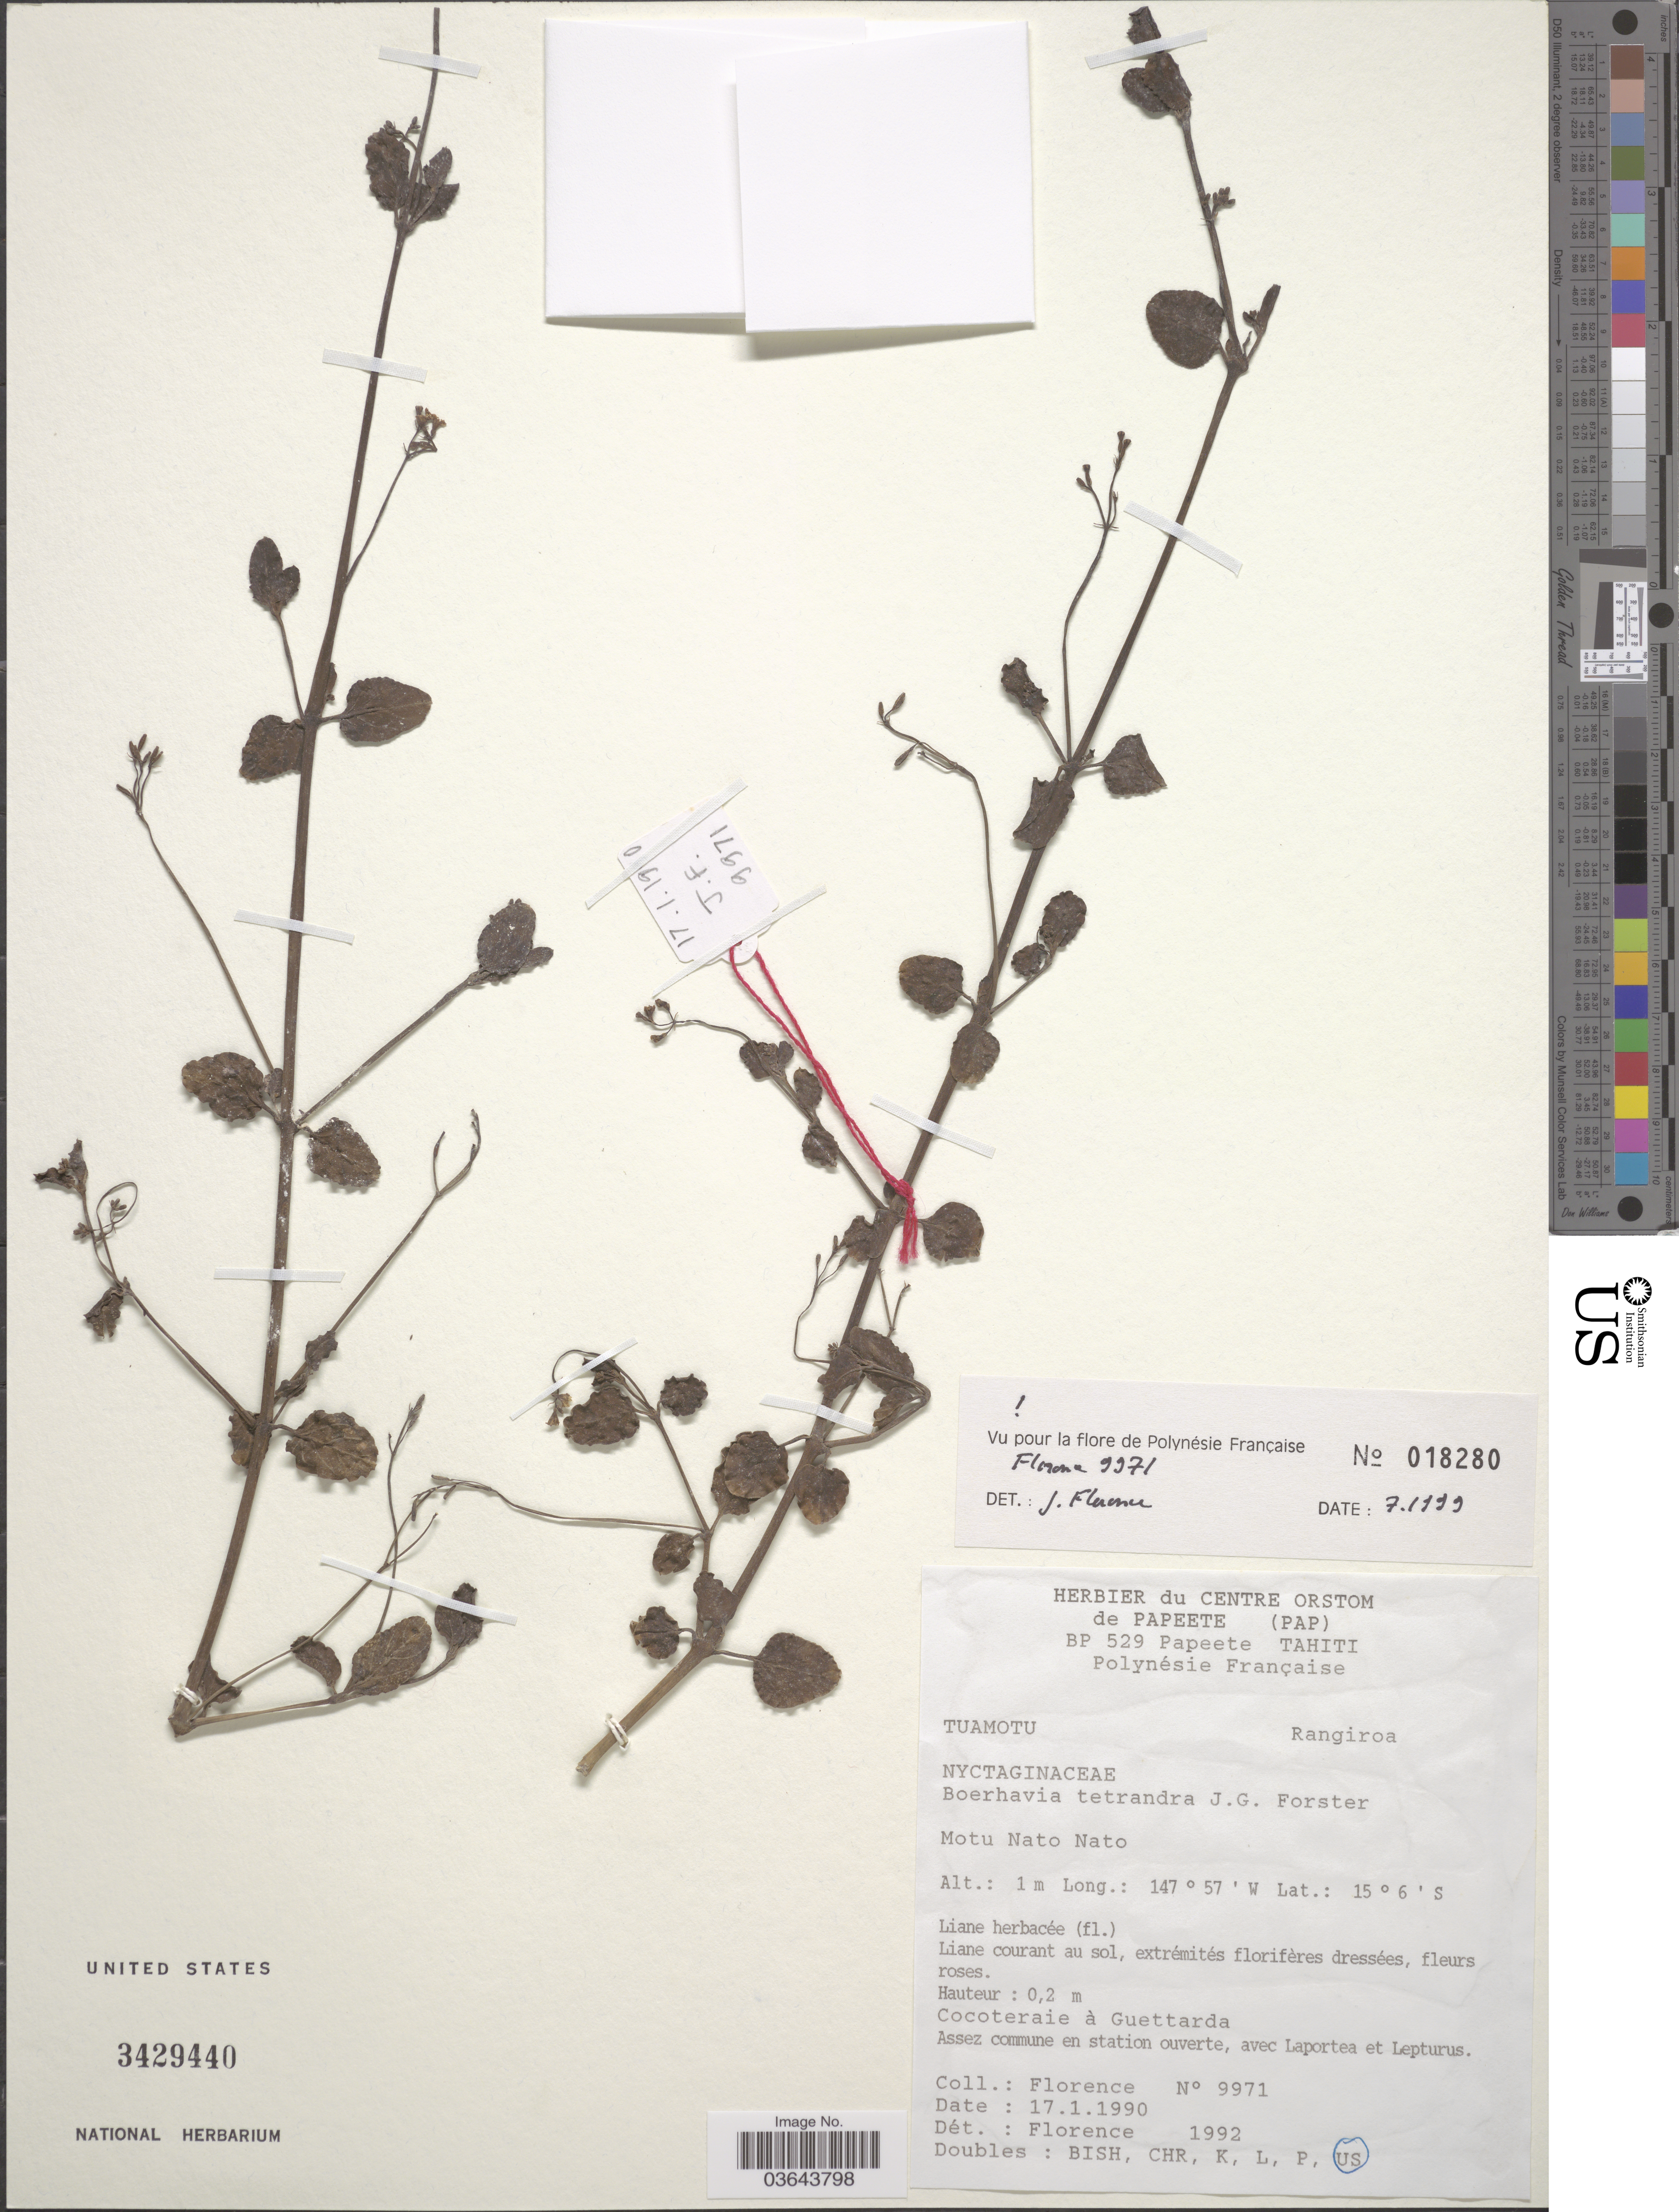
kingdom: Plantae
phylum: Tracheophyta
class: Magnoliopsida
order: Caryophyllales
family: Nyctaginaceae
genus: Boerhavia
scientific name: Boerhavia tetrandra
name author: G. Forst.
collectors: -. Florence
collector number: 9971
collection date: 1990-01-17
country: French Polynesia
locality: Tuamotu Rangiroa. Motu Nato Nato.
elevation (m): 1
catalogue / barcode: US 3429440